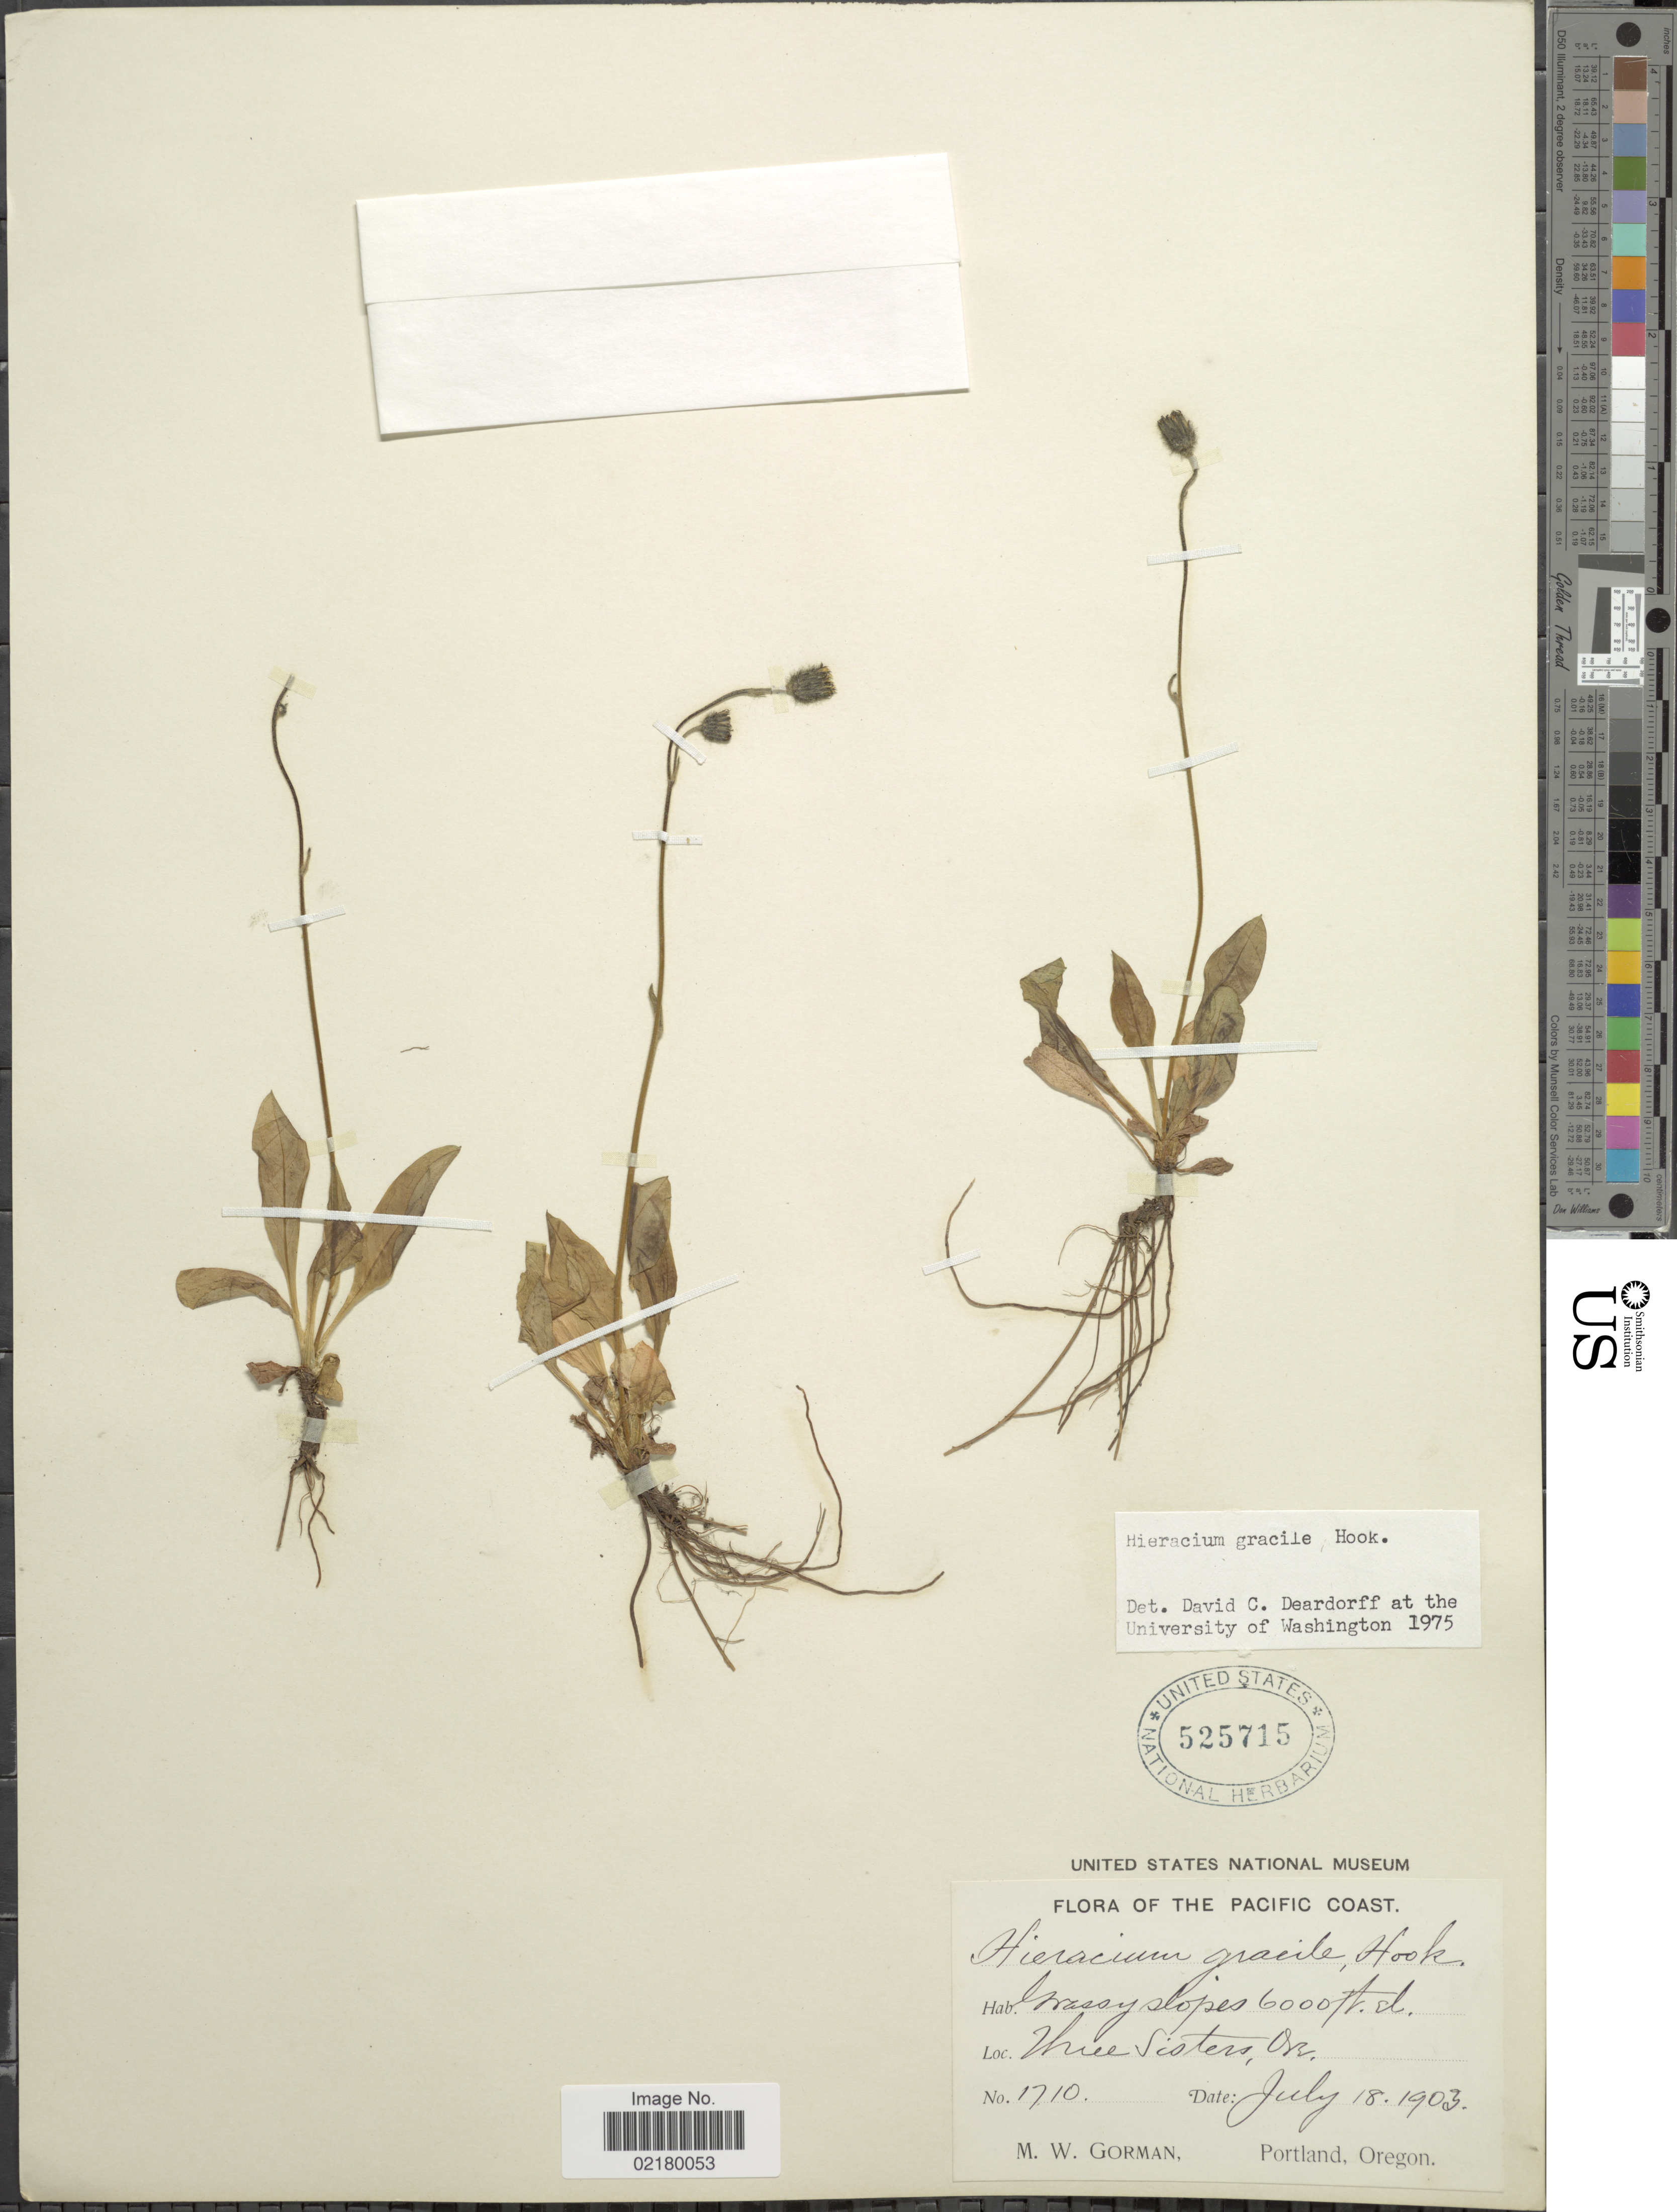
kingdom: Plantae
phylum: Tracheophyta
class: Magnoliopsida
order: Asterales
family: Asteraceae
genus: Hieracium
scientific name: Hieracium triste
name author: Willd. ex Spreng.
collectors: M. W. Gorman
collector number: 1710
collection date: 1903-07-18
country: United States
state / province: Oregon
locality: The Pacific Coast, Grassy slopes, Three Sisters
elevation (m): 1829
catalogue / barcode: US 525715